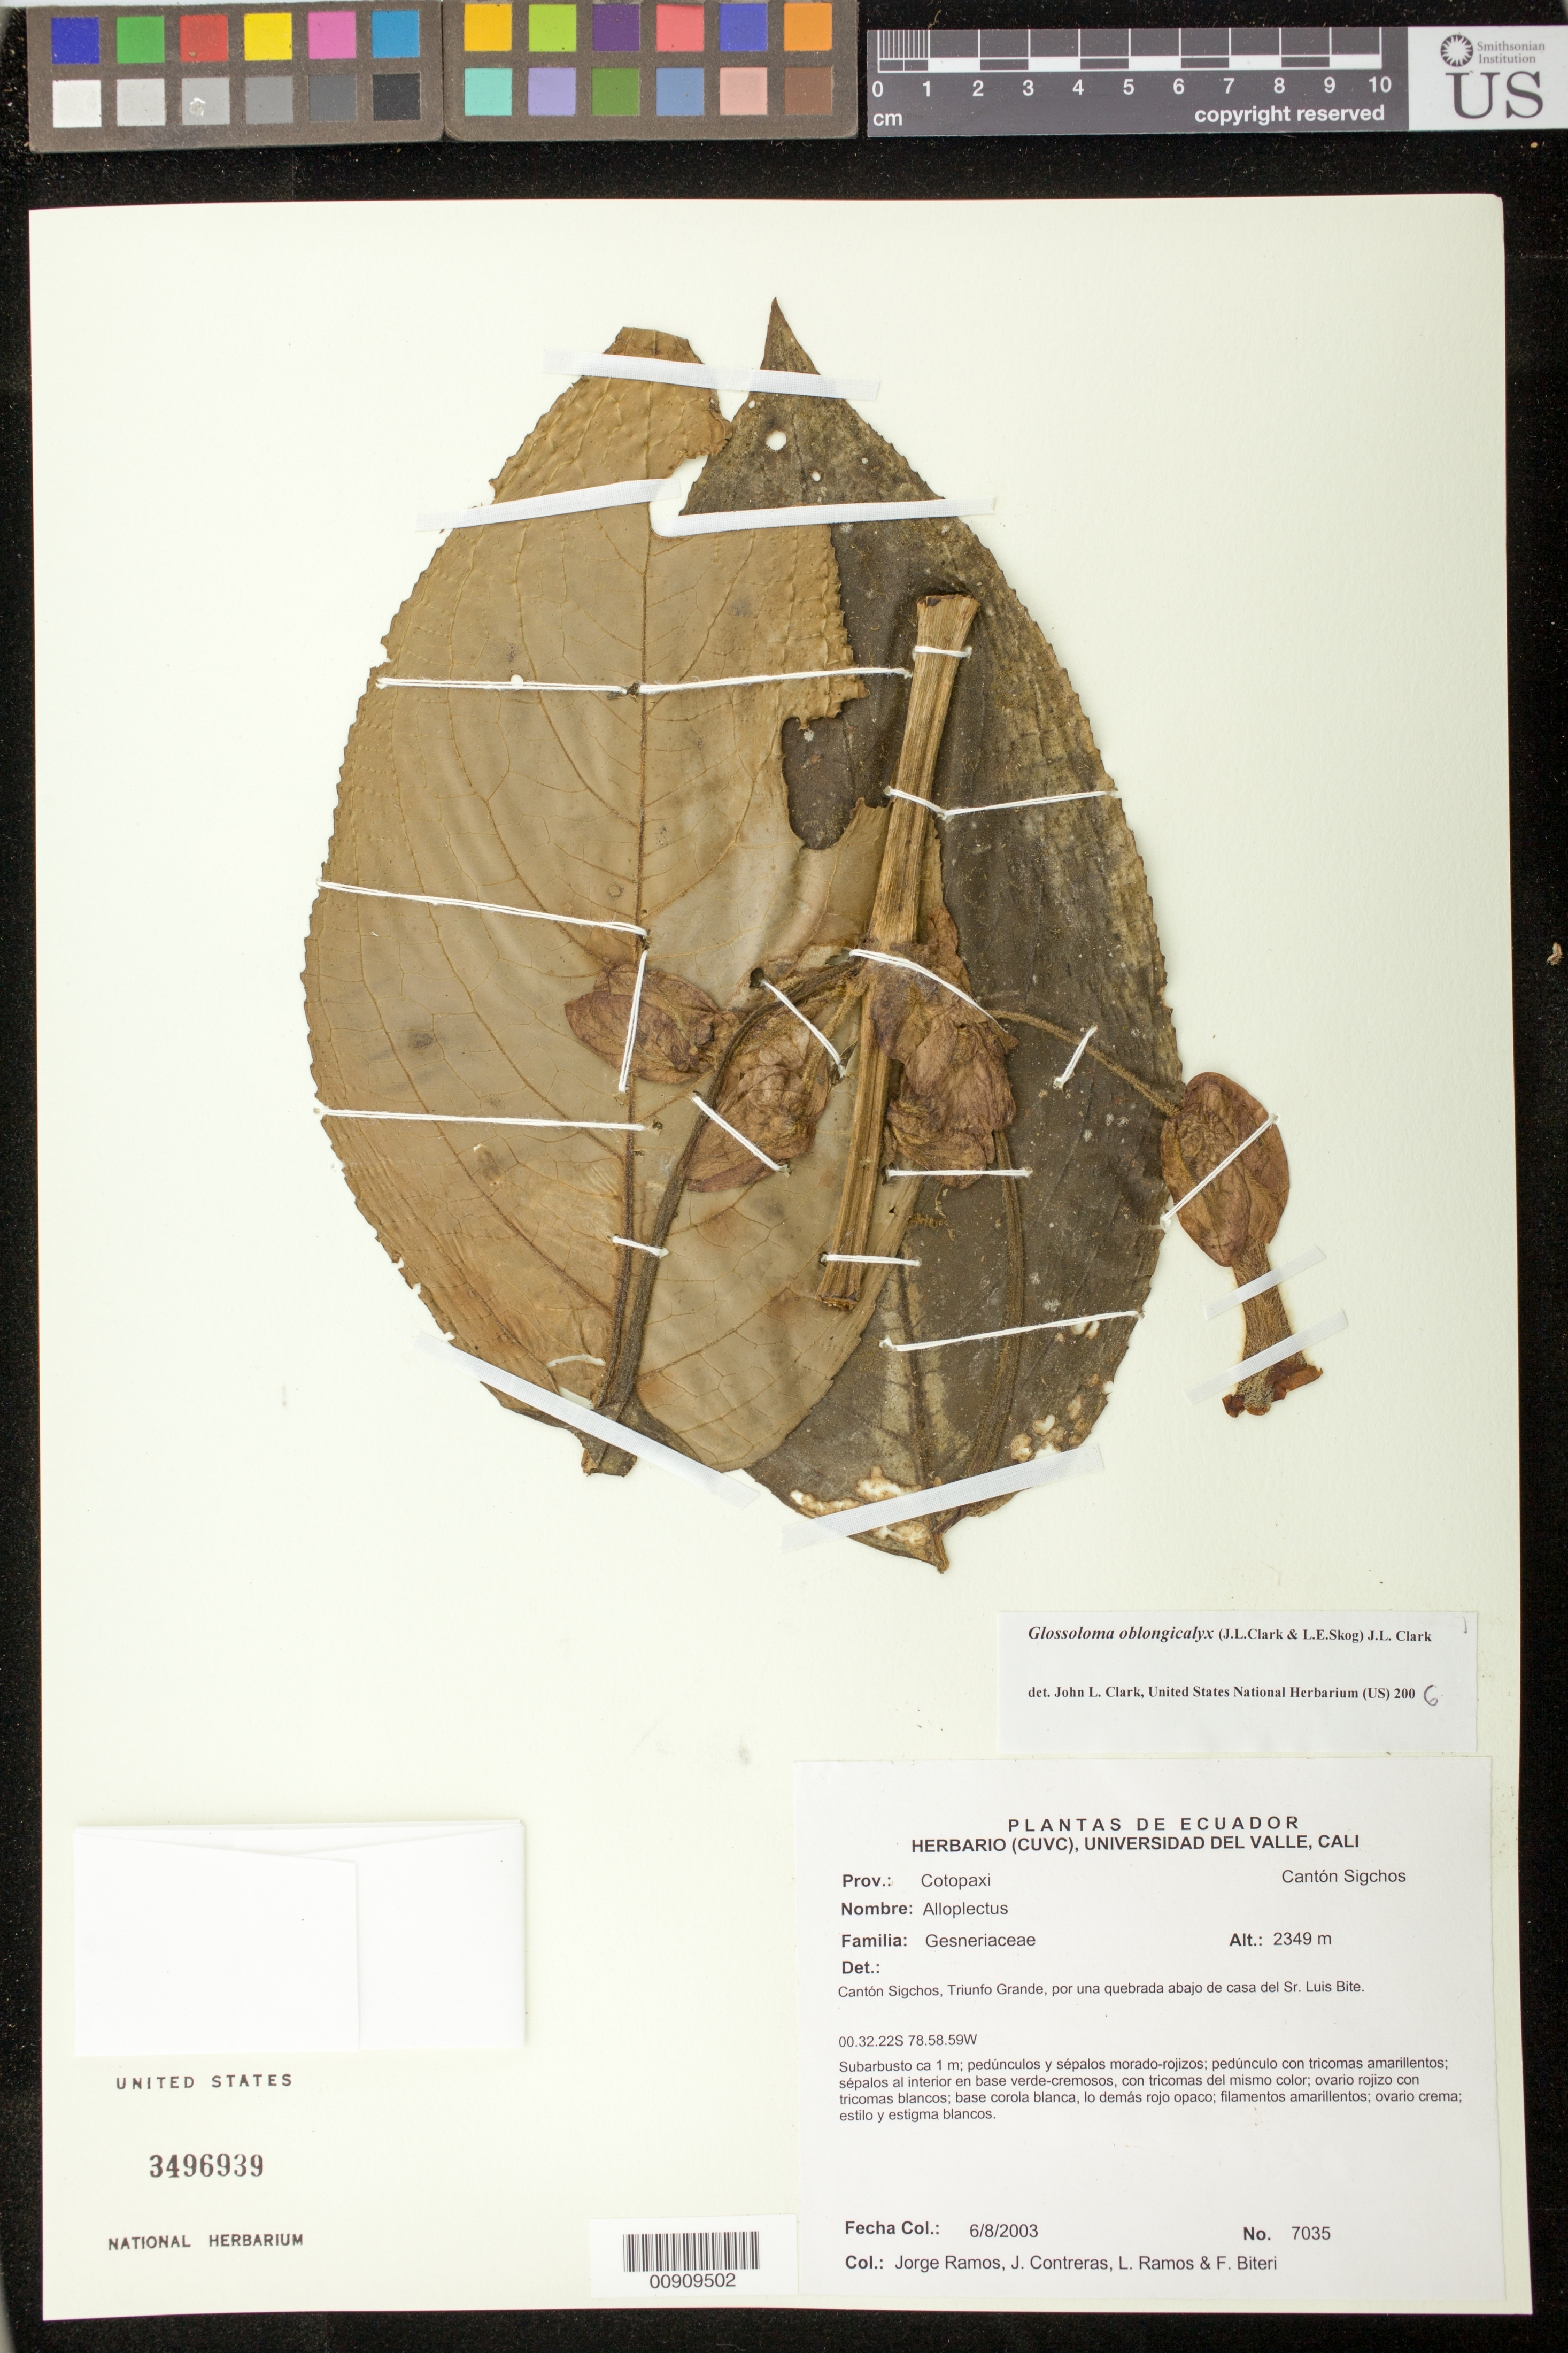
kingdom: Plantae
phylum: Tracheophyta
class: Magnoliopsida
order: Lamiales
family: Gesneriaceae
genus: Glossoloma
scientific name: Glossoloma oblongicalyx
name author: (J.L. Clark & L.E. Skog) J.L. Clark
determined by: Clark, J. L., (SEL), The Marie Selby Botanical Garden (UNITED STATES)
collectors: J. Ramos, J. Contreras, L. Ramos & F. Biteri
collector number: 7035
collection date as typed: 06 Aug 2003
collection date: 2003-08-06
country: Ecuador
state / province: Cotopaxi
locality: Cantón Sigchos, Triunfo Grande, por una quebrada abajo de casa del Sr. Luis Bite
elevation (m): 2349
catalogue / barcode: US 3496939